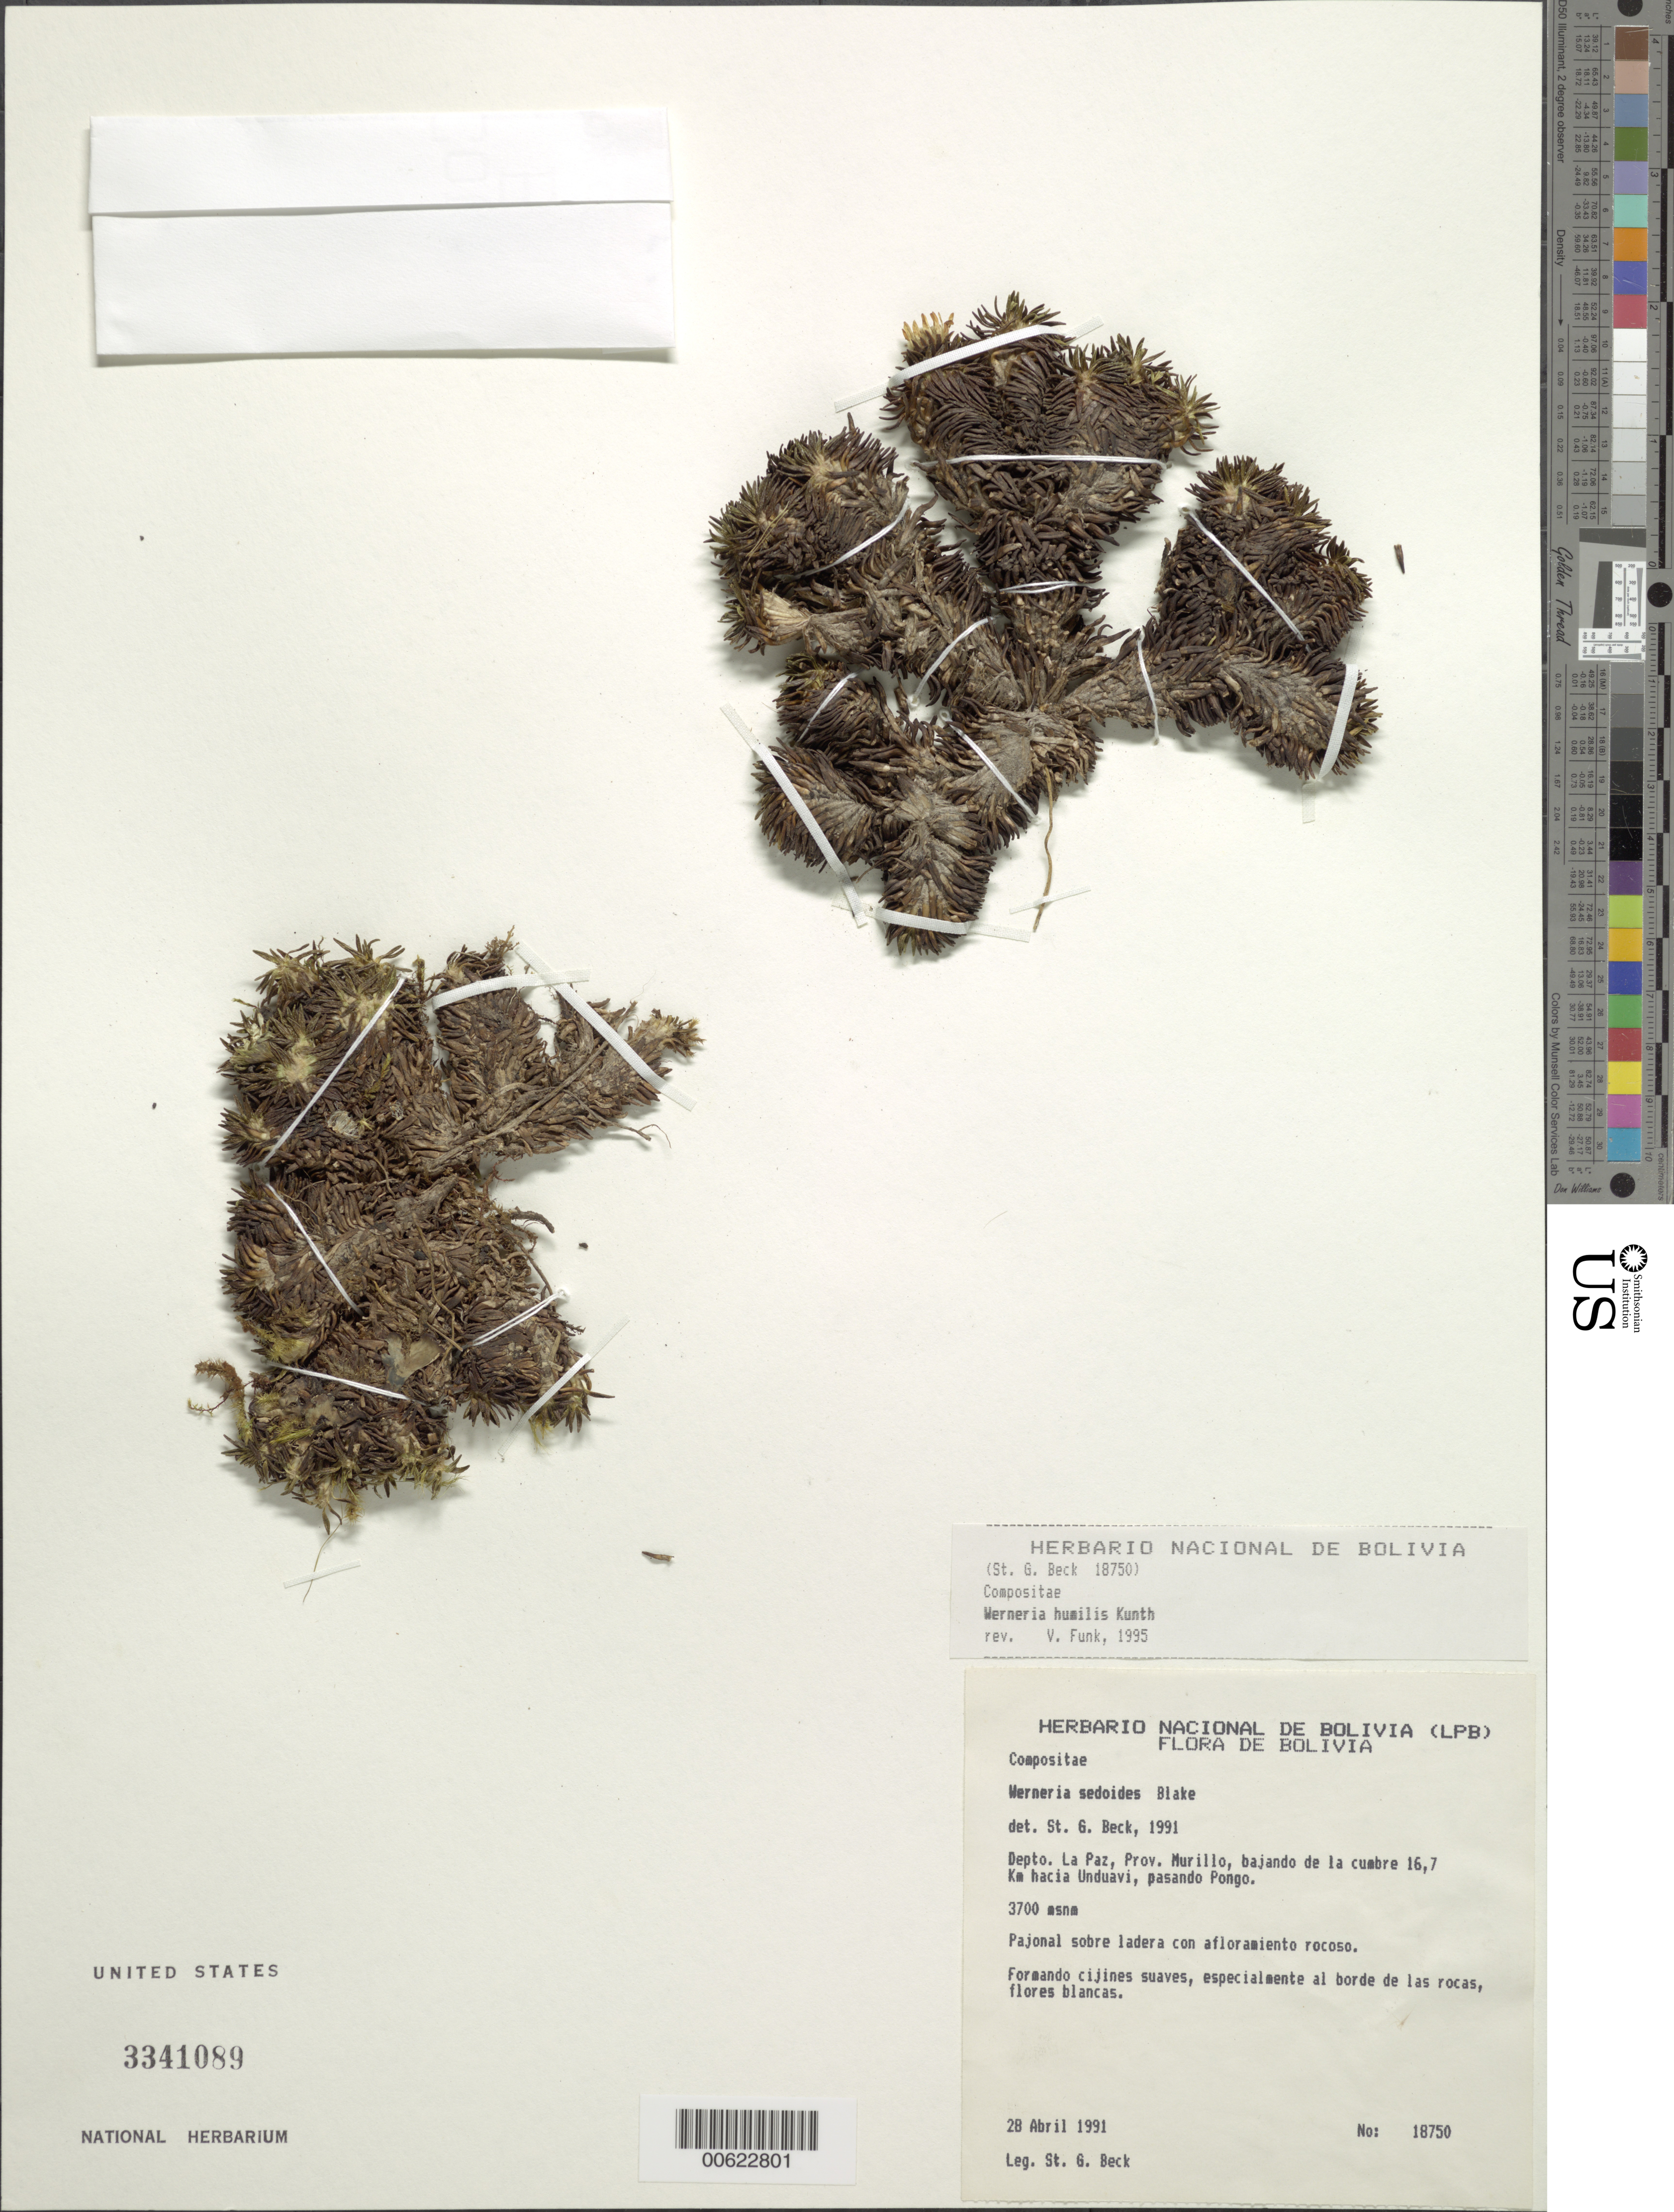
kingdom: Plantae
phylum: Tracheophyta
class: Magnoliopsida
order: Asterales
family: Asteraceae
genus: Xenophyllum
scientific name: Xenophyllum humile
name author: (Kunth) V.A. Funk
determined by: Funk, Vicki A., (BOT), Smithsonian Institution - National Museum of Natural History (UNITED STATES)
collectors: S. G. Beck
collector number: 18750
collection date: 1991-04-28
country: Bolivia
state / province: La Paz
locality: Murillo: Unduavi, bajando de la cumbre 16.7 km hacia Unduavi, pasando Pongo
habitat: Pajonal sobre ladera con afloramiento rocoso. Formando cijines suaves, ETC. Zona rocasa con ETC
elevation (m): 3700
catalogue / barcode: US 3341089